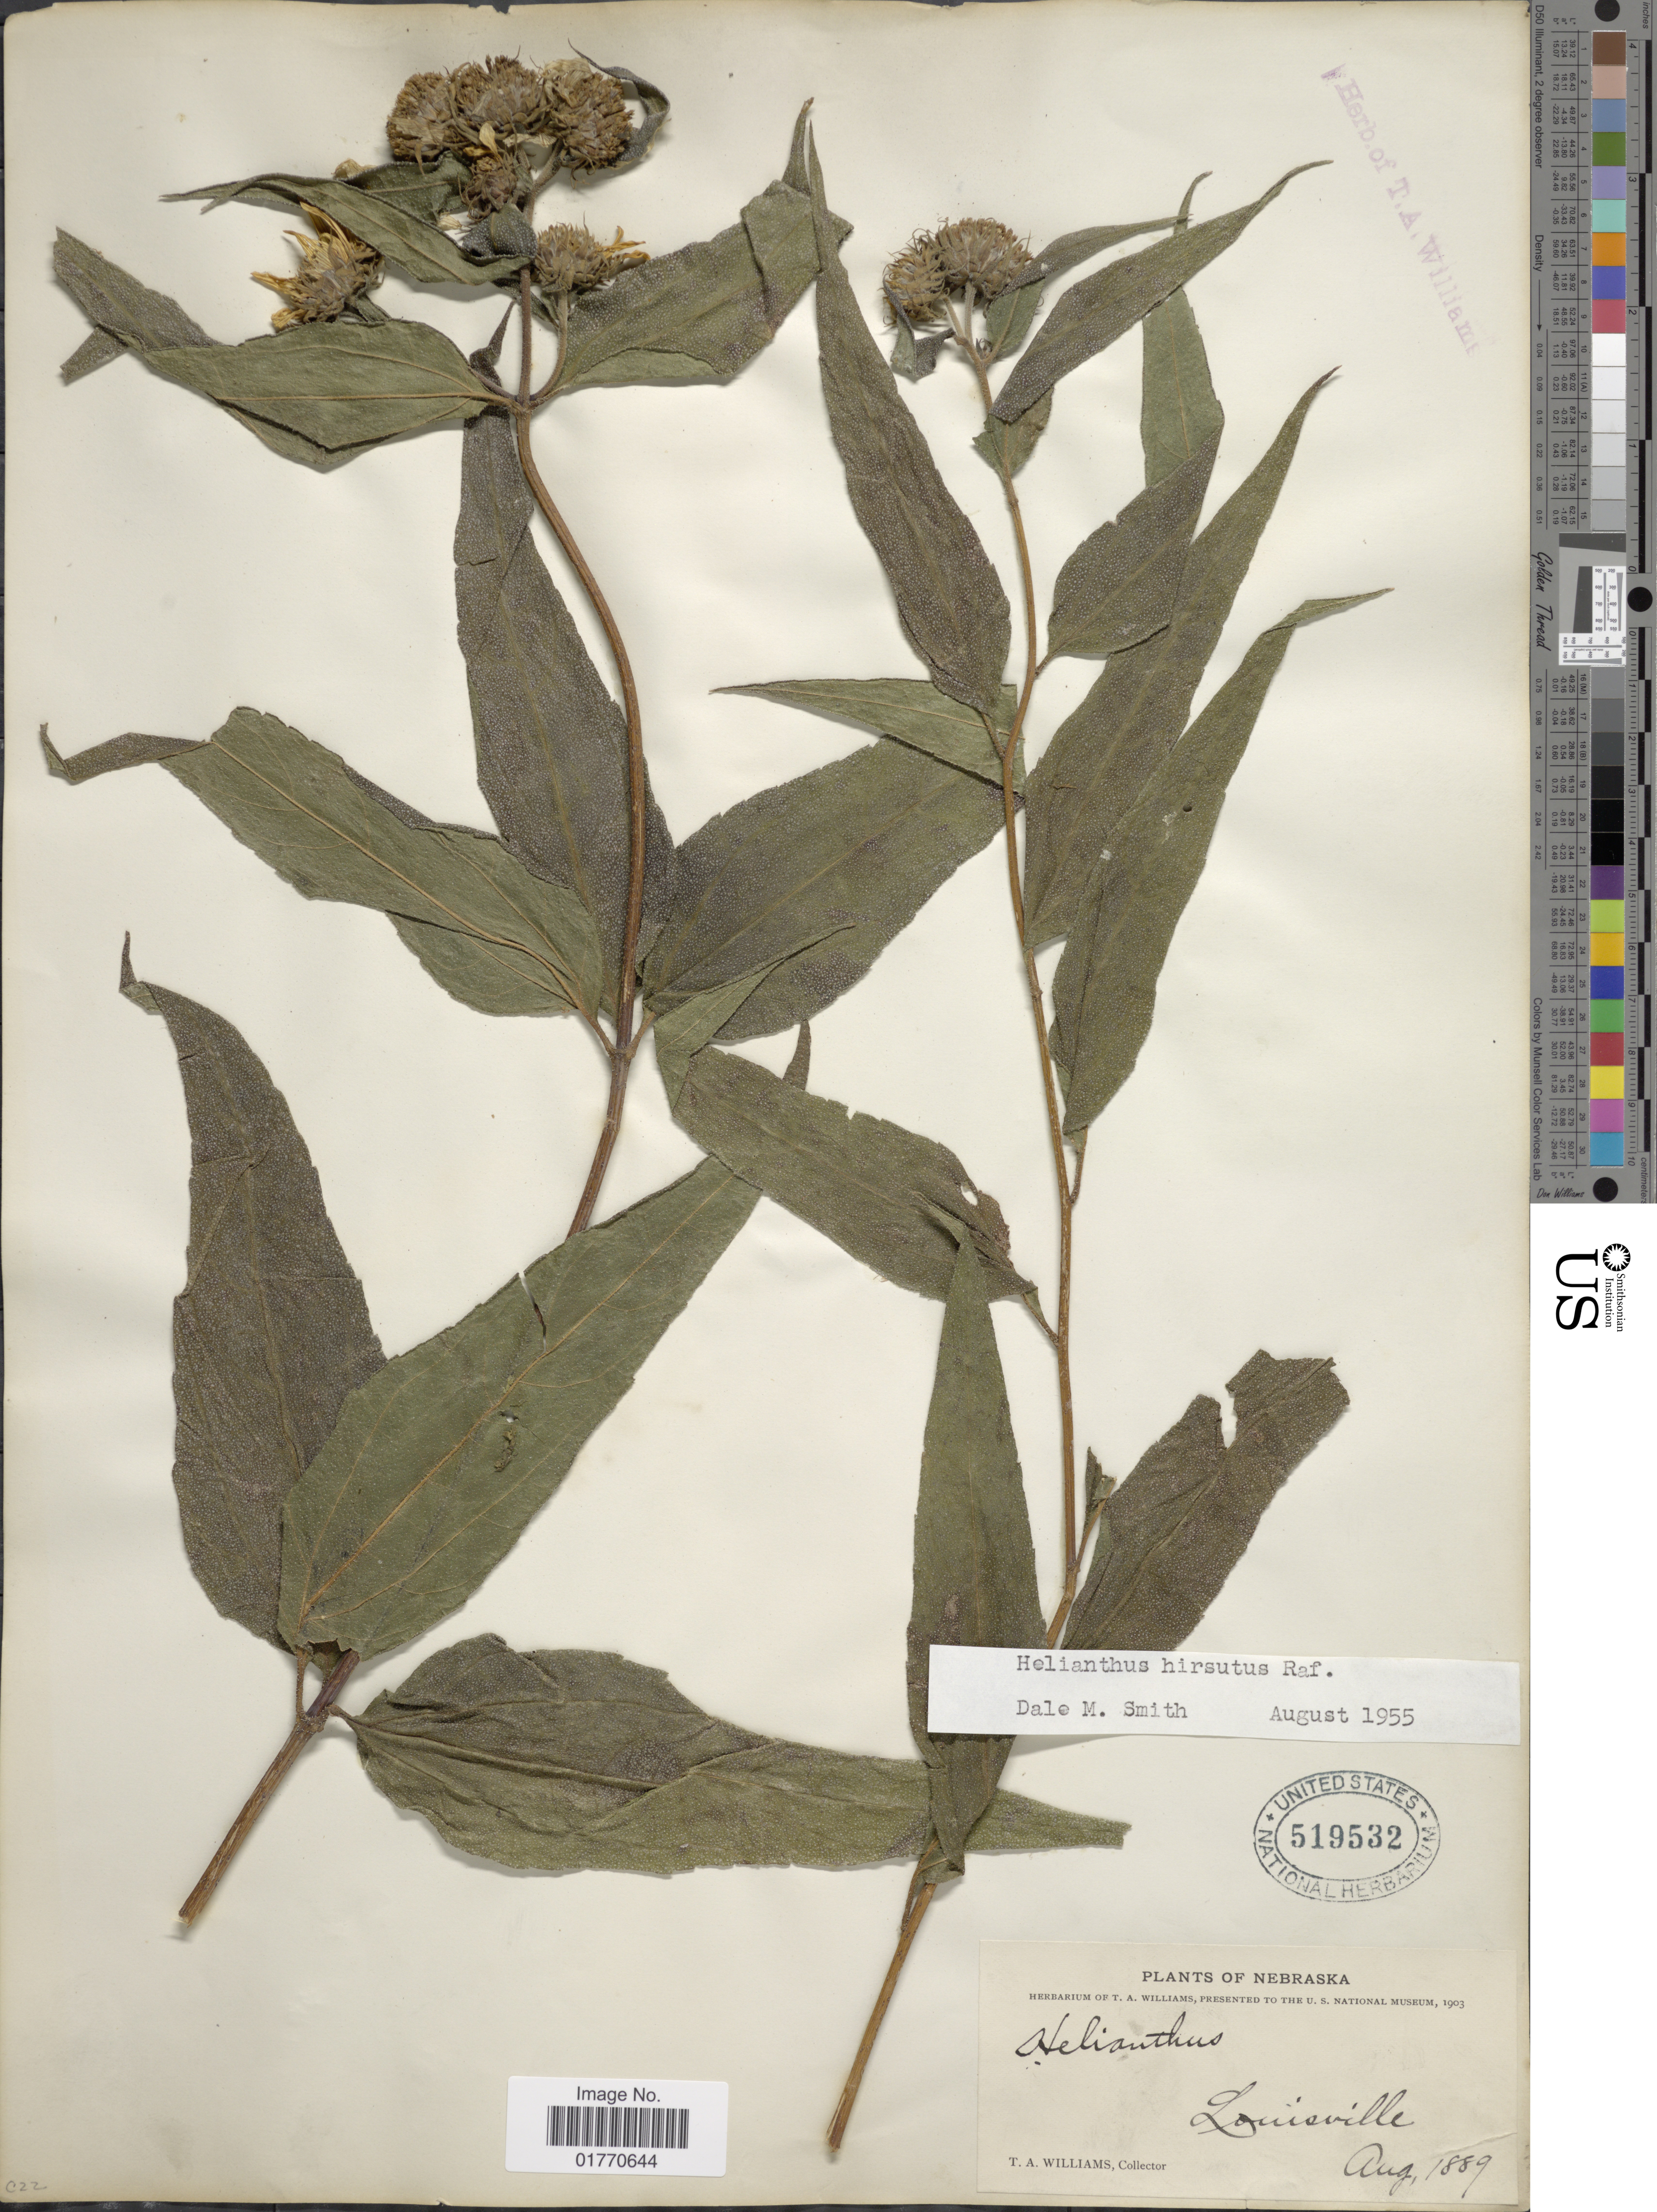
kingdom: Plantae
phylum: Tracheophyta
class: Magnoliopsida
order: Asterales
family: Asteraceae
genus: Helianthus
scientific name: Helianthus hirsutus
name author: Raf.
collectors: T. A. Williams (herbarium)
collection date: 1889-08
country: United States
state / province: Nebraska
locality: Louisville.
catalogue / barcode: US 519532